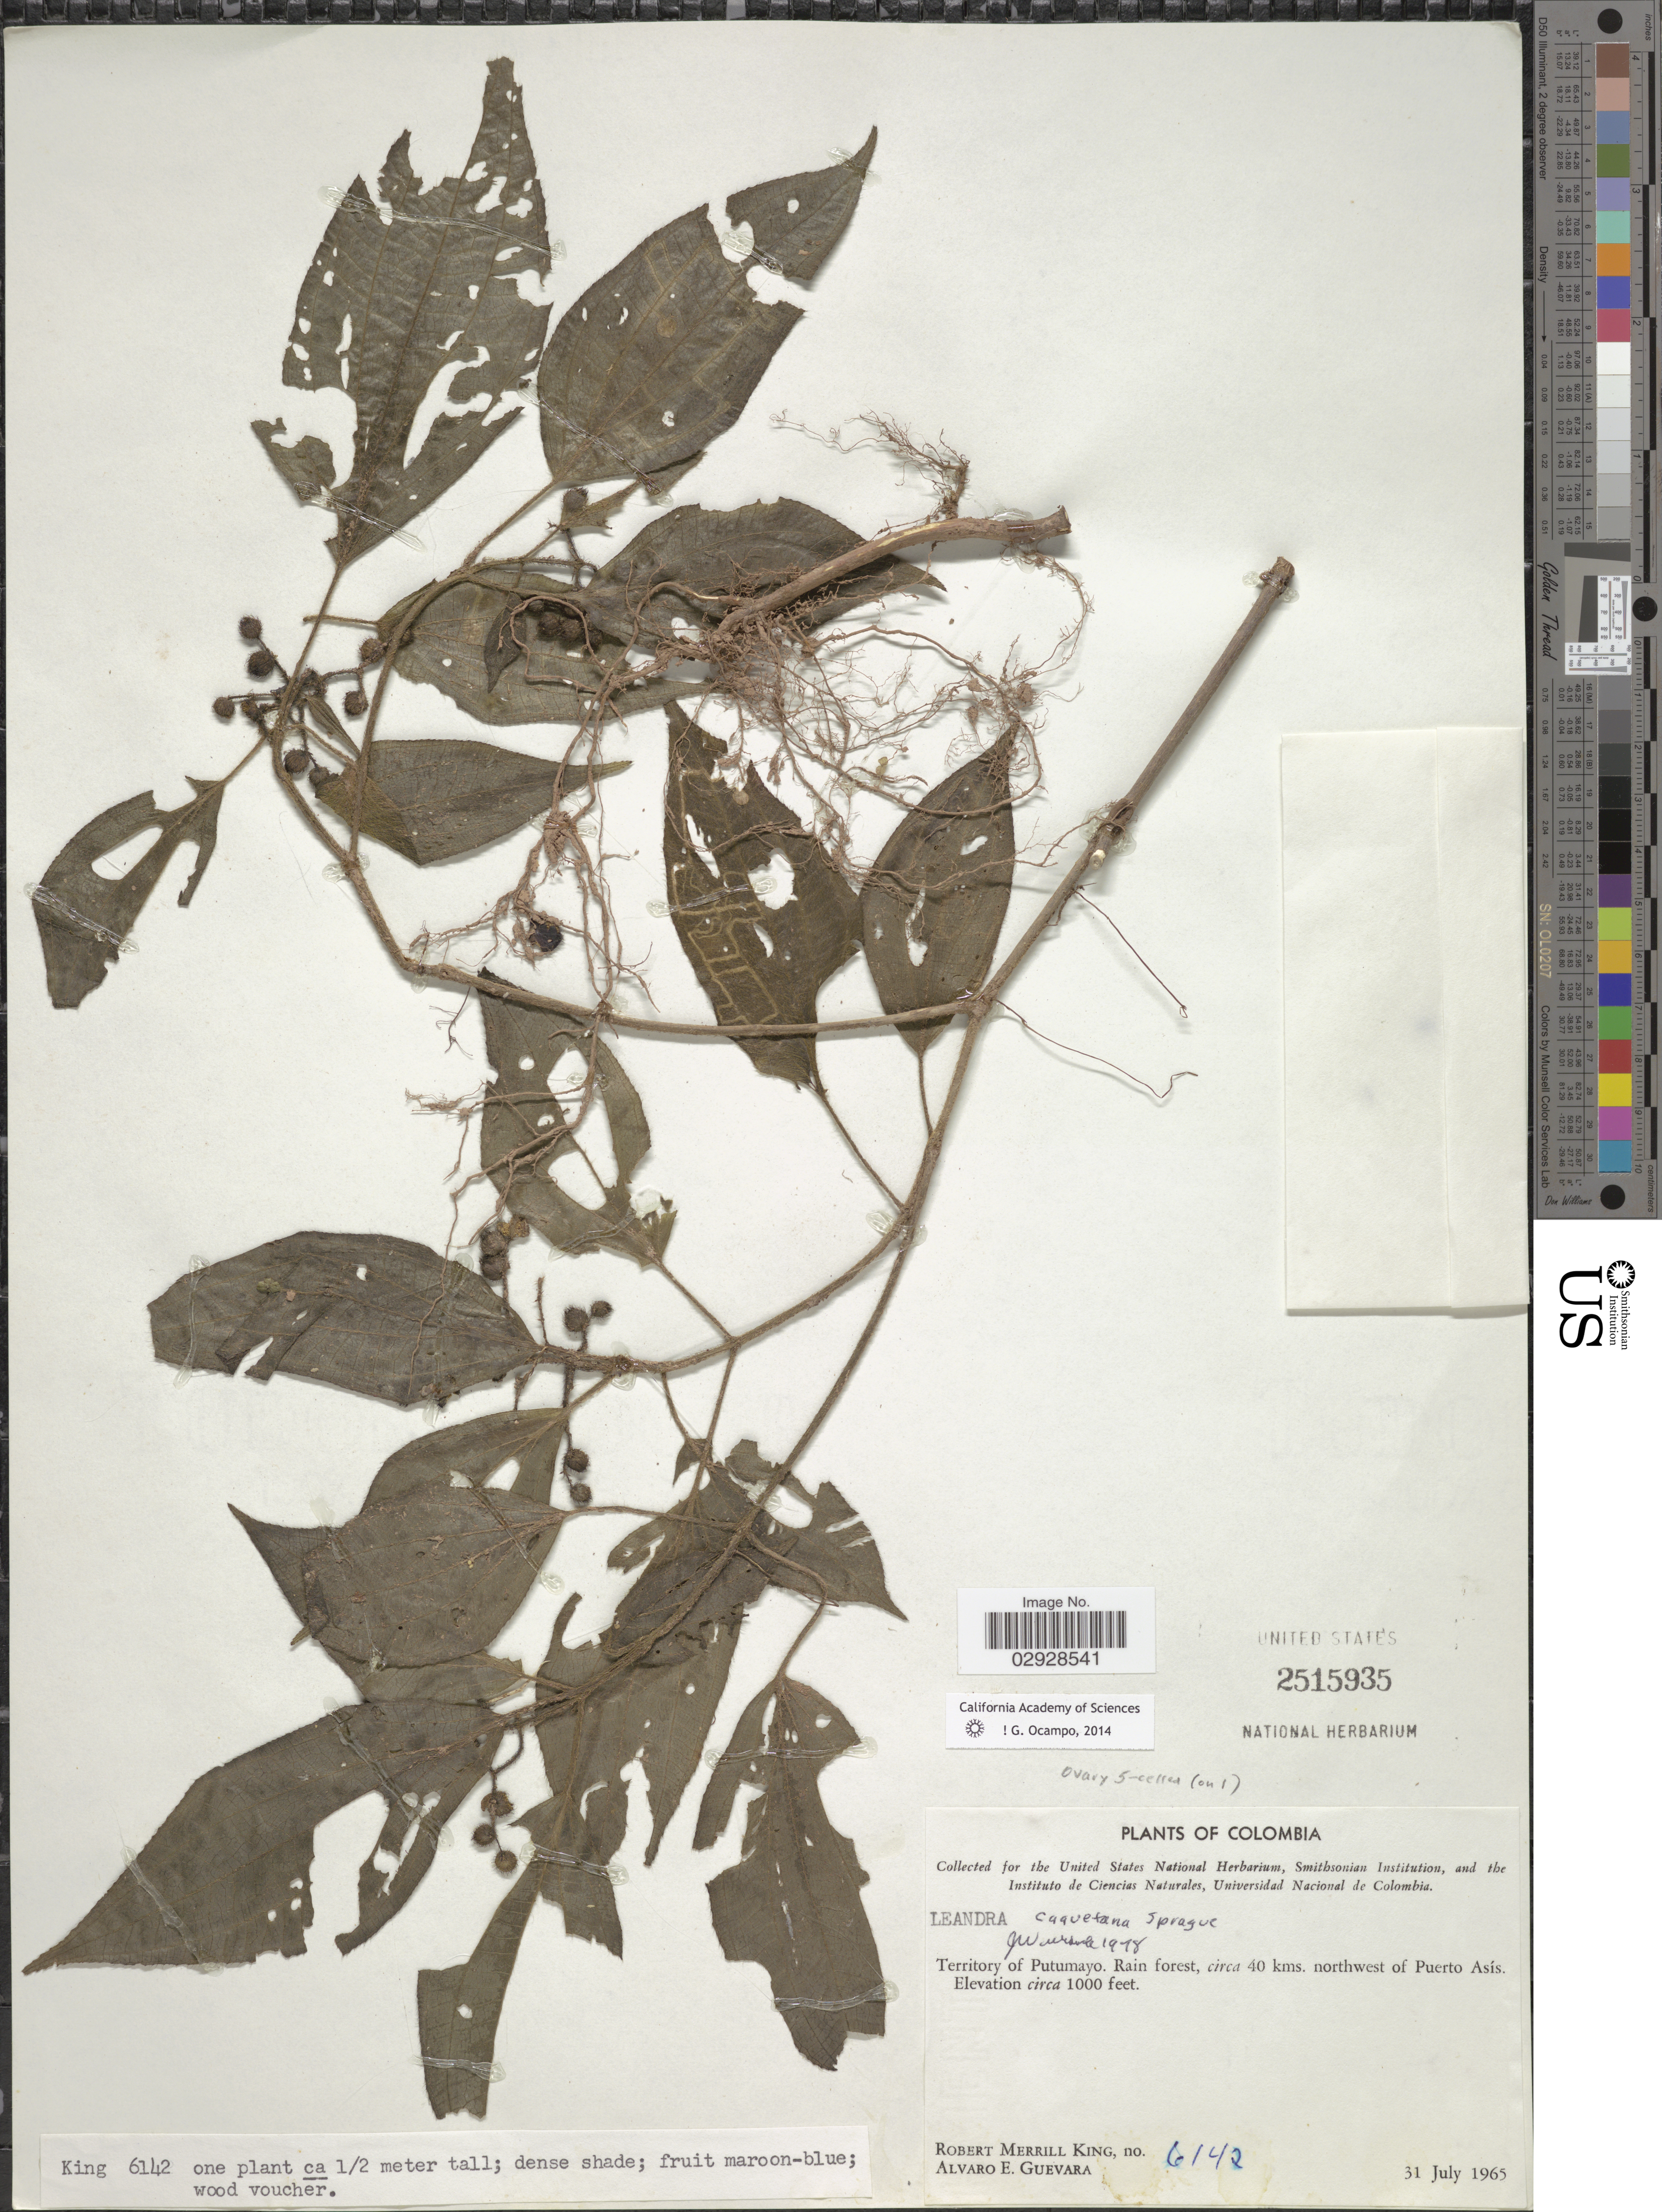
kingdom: Plantae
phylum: Tracheophyta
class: Magnoliopsida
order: Myrtales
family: Melastomataceae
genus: Leandra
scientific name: Leandra caquetana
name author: Sprague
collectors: R. M. King & A. E. Guevara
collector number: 6142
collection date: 1965-07-31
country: Colombia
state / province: Putumayo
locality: Territory of Putumayo. Rain forest, circa 40 km. northwest of Puerto Asís.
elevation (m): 305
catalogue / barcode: US 2515935